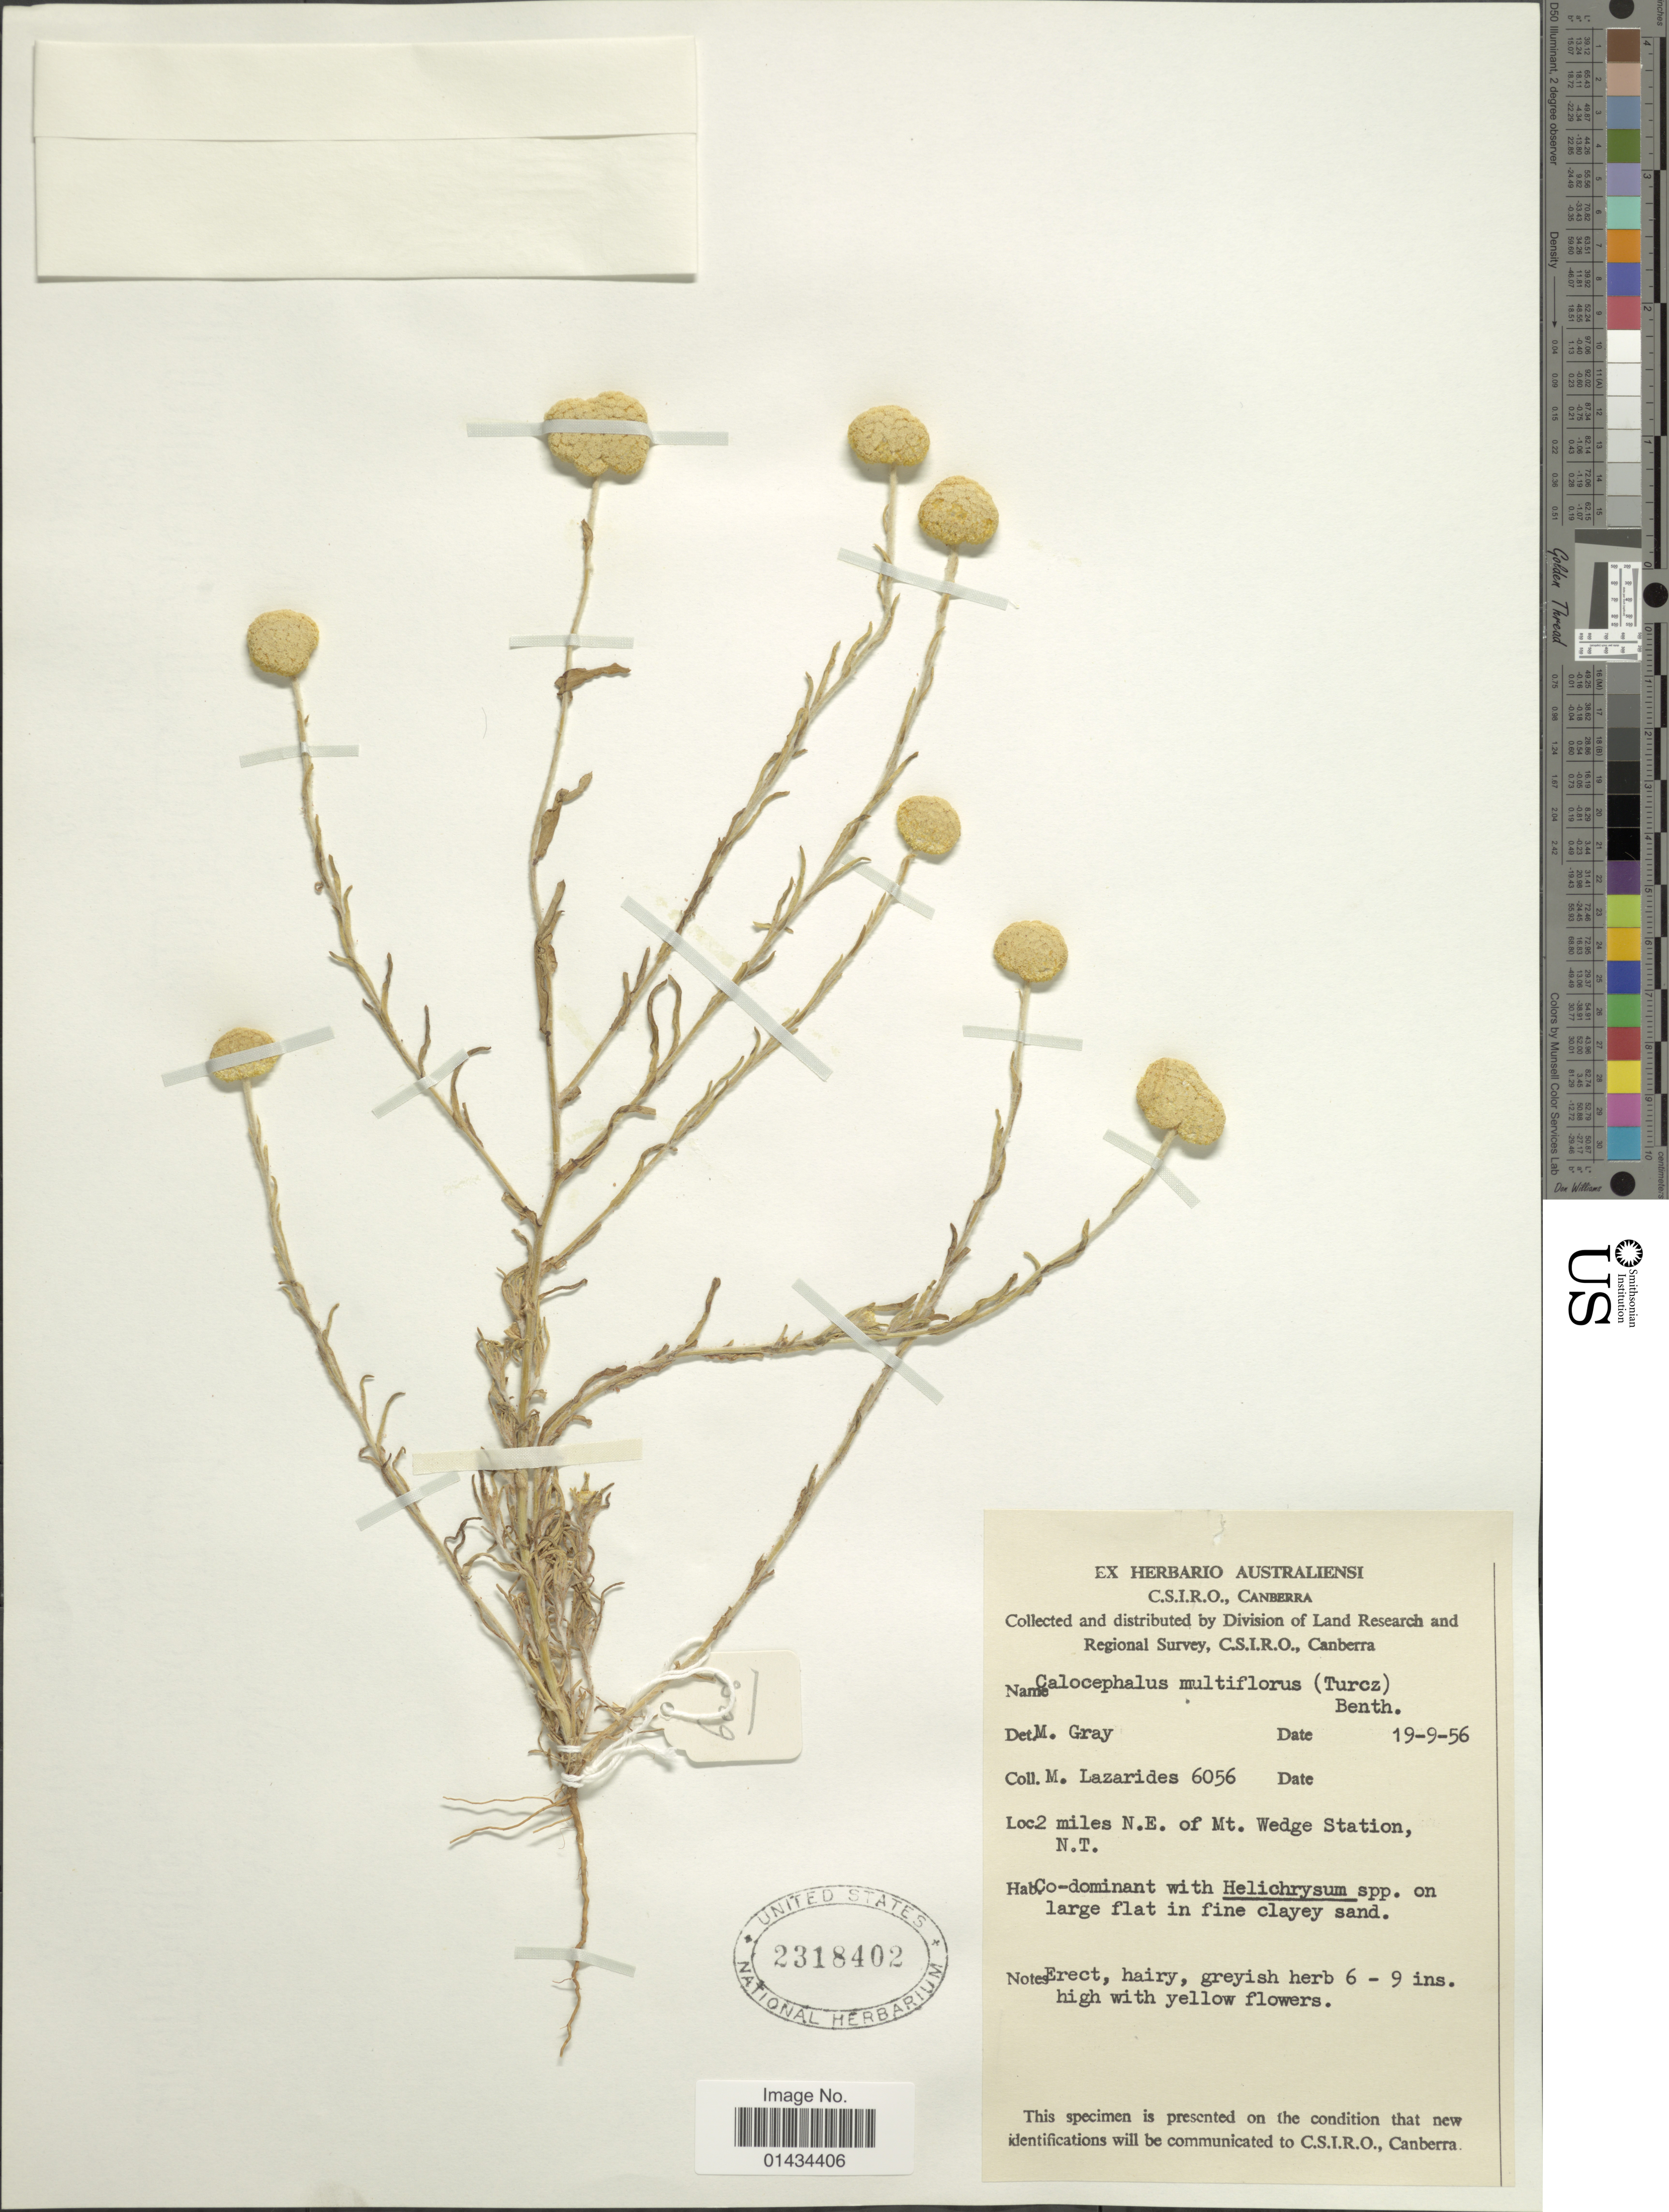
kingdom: Plantae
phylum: Tracheophyta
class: Magnoliopsida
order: Asterales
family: Asteraceae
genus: Calocephalus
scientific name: Calocephalus multiflorus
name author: (Turcz.) Benth.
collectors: M. Lazarides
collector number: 6056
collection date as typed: Transcribed d/m/y: 19/9/56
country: Australia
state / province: Northern Territory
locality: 2 miles N.E. of Mt. Wedge Station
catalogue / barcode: US 2318402